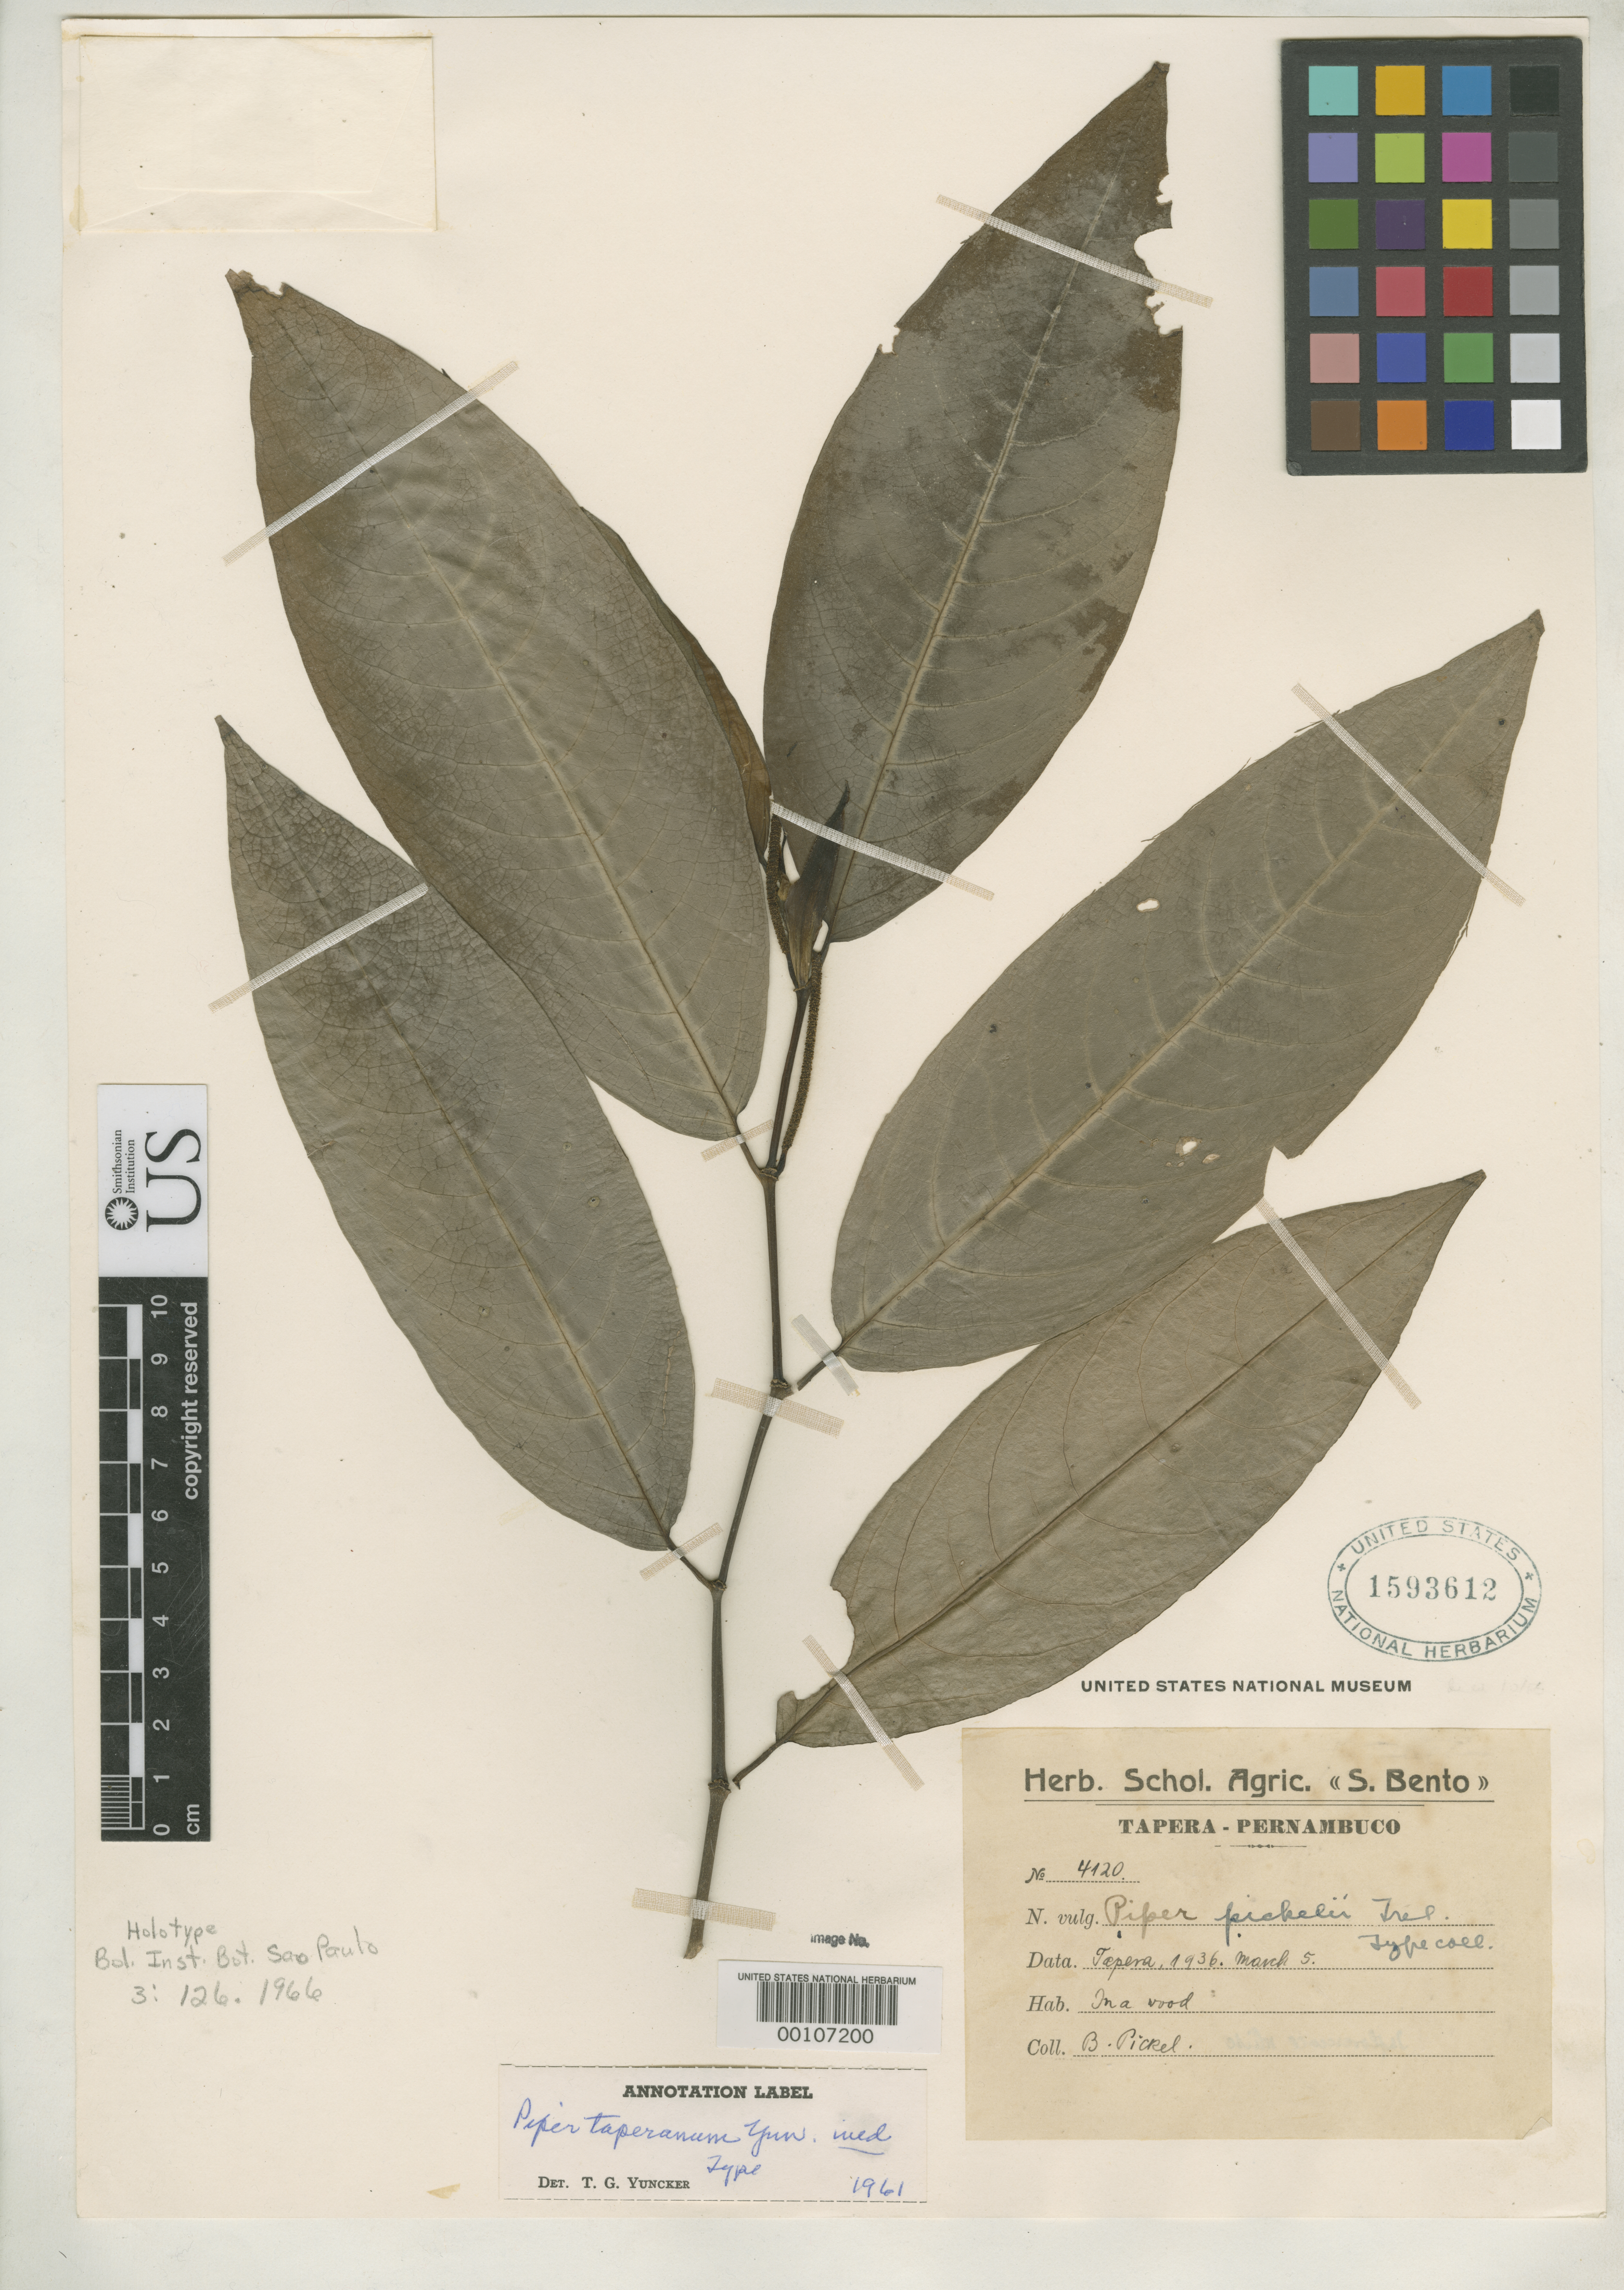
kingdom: Plantae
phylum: Tracheophyta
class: Magnoliopsida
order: Piperales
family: Piperaceae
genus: Piper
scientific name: Piper taperanum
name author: Yunck.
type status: Holotype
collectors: B. J. Pickel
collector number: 4120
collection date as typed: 05 Mar 1936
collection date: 1936-03-05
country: Brazil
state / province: Pernambuco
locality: Tapera.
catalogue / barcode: US 1593612